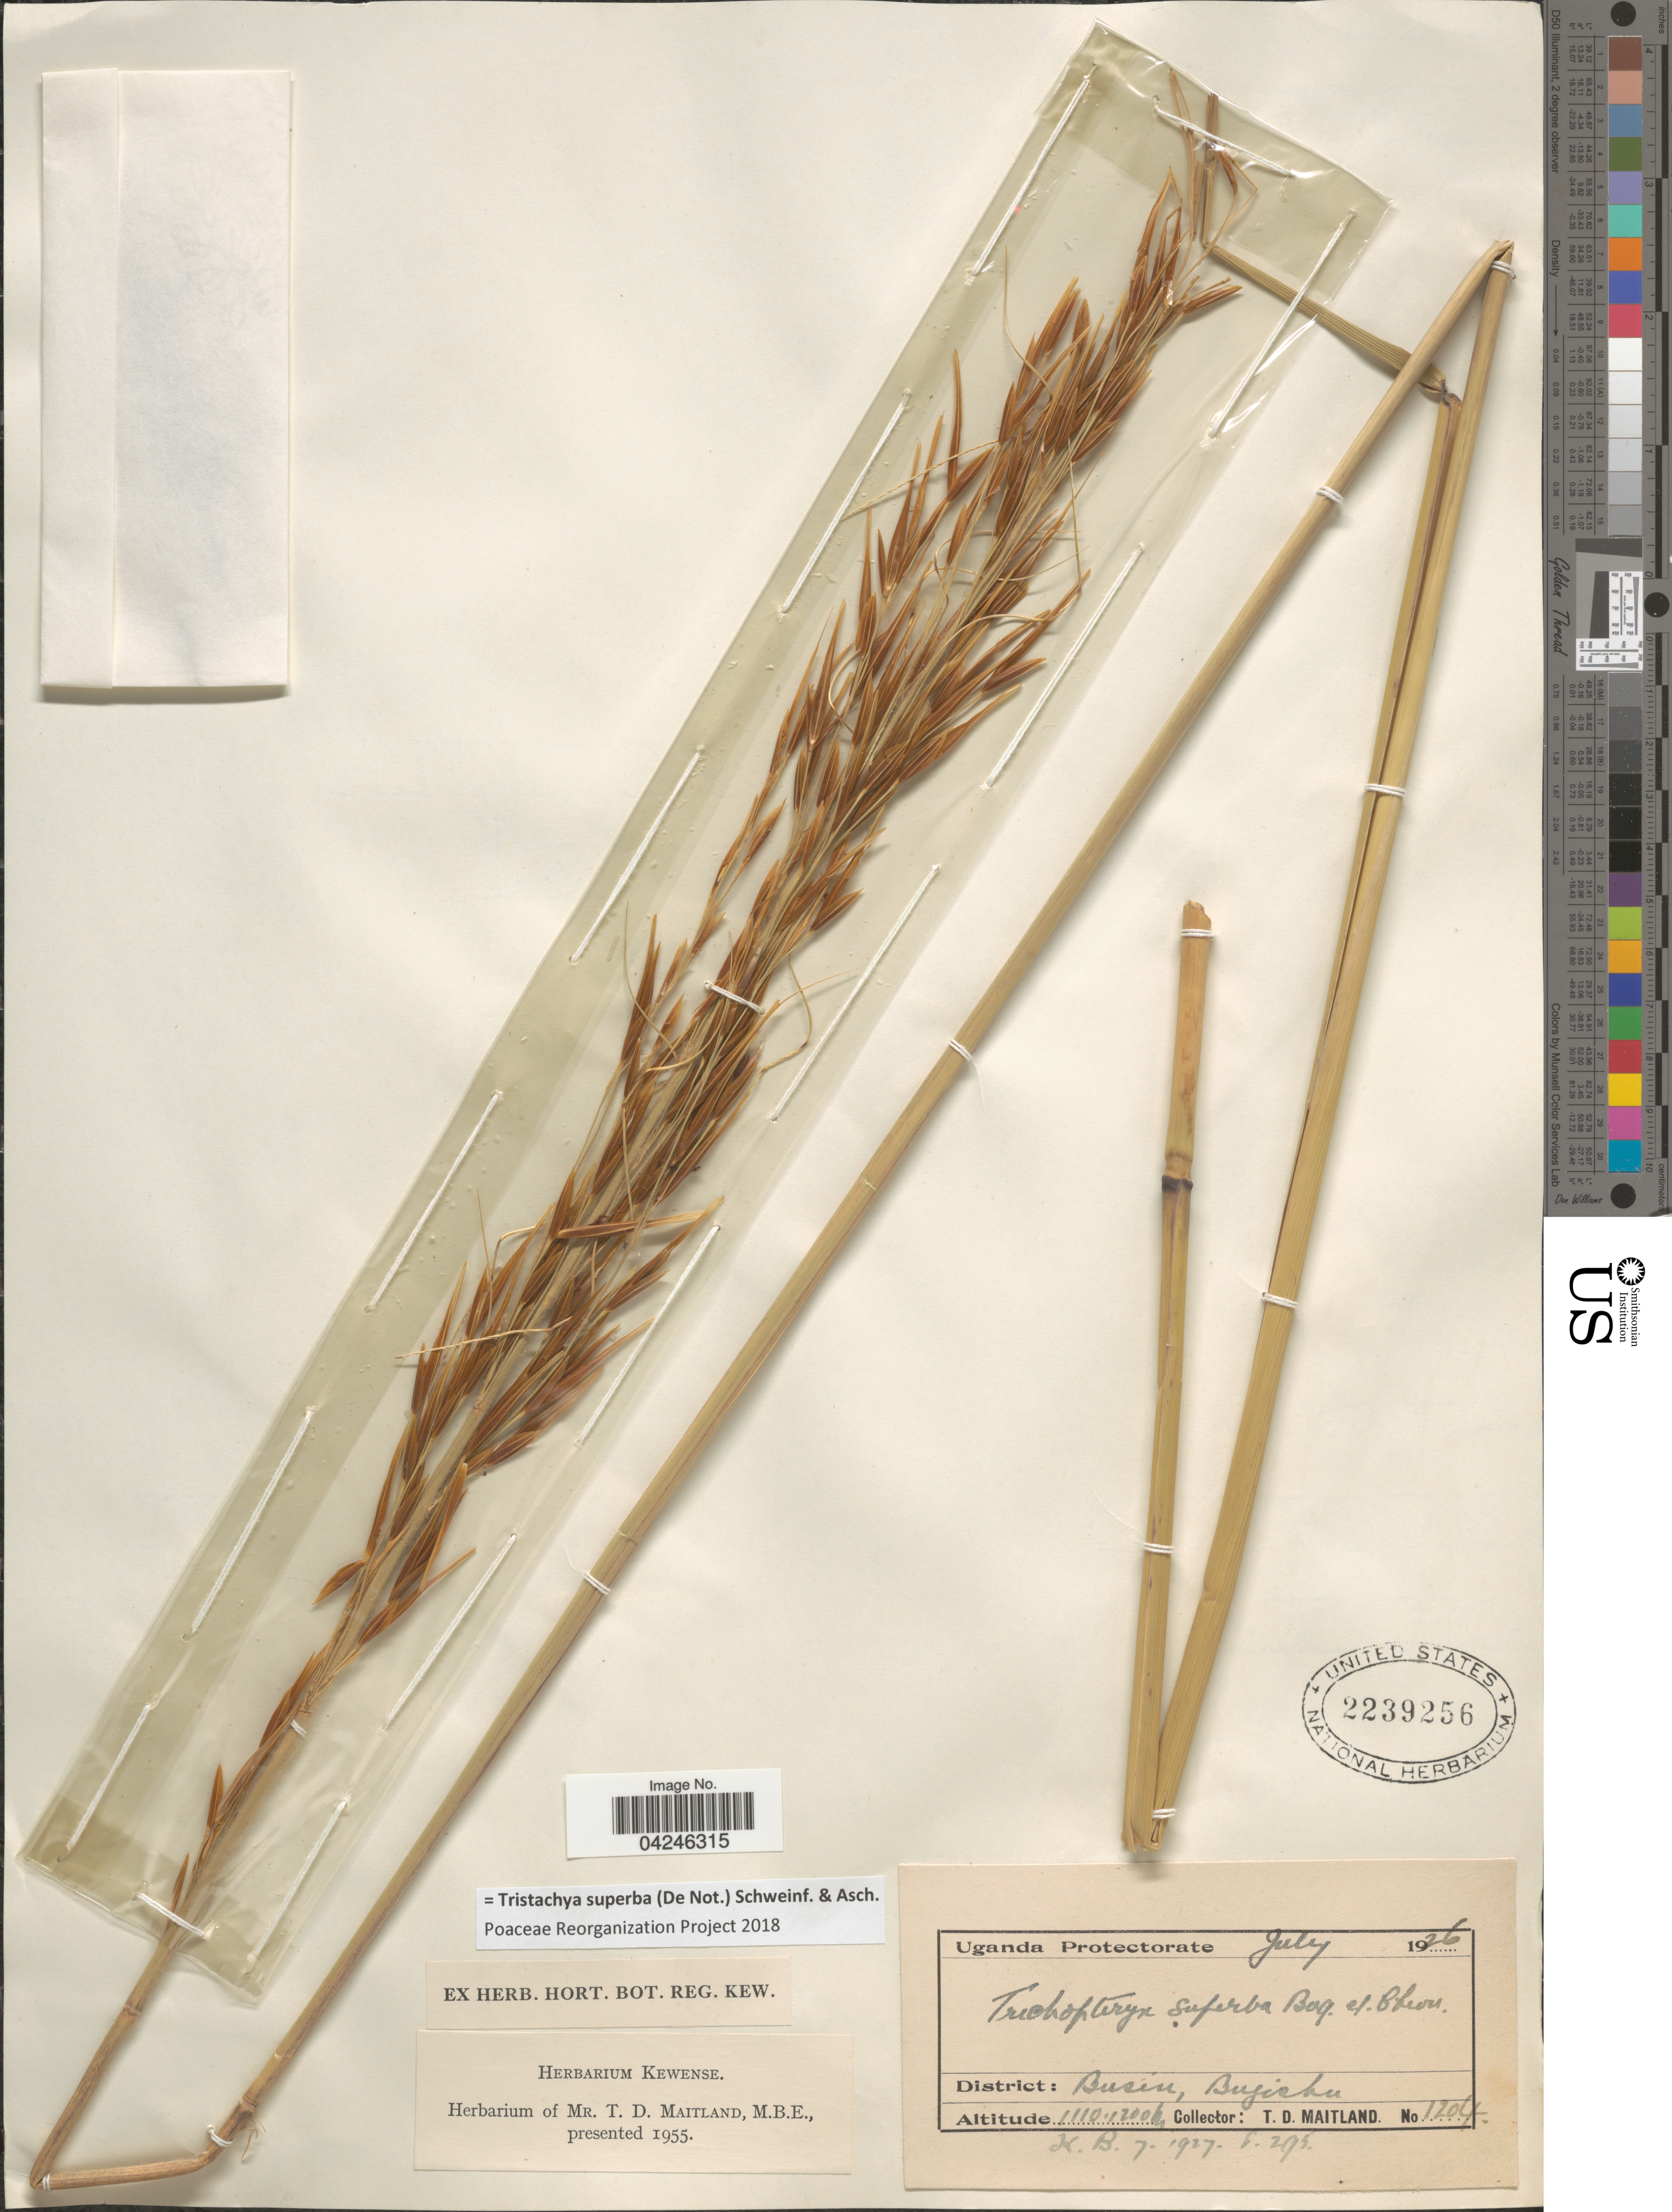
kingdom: Plantae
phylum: Tracheophyta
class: Liliopsida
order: Poales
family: Poaceae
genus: Tristachya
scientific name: Tristachya superba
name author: (De Not.) Schweinf. & Asch.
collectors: T. Maitland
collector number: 1204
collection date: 1926-07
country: Uganda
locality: Uganda Protectorate. District: Busin, Bugishu.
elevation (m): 1110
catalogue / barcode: US 2239256